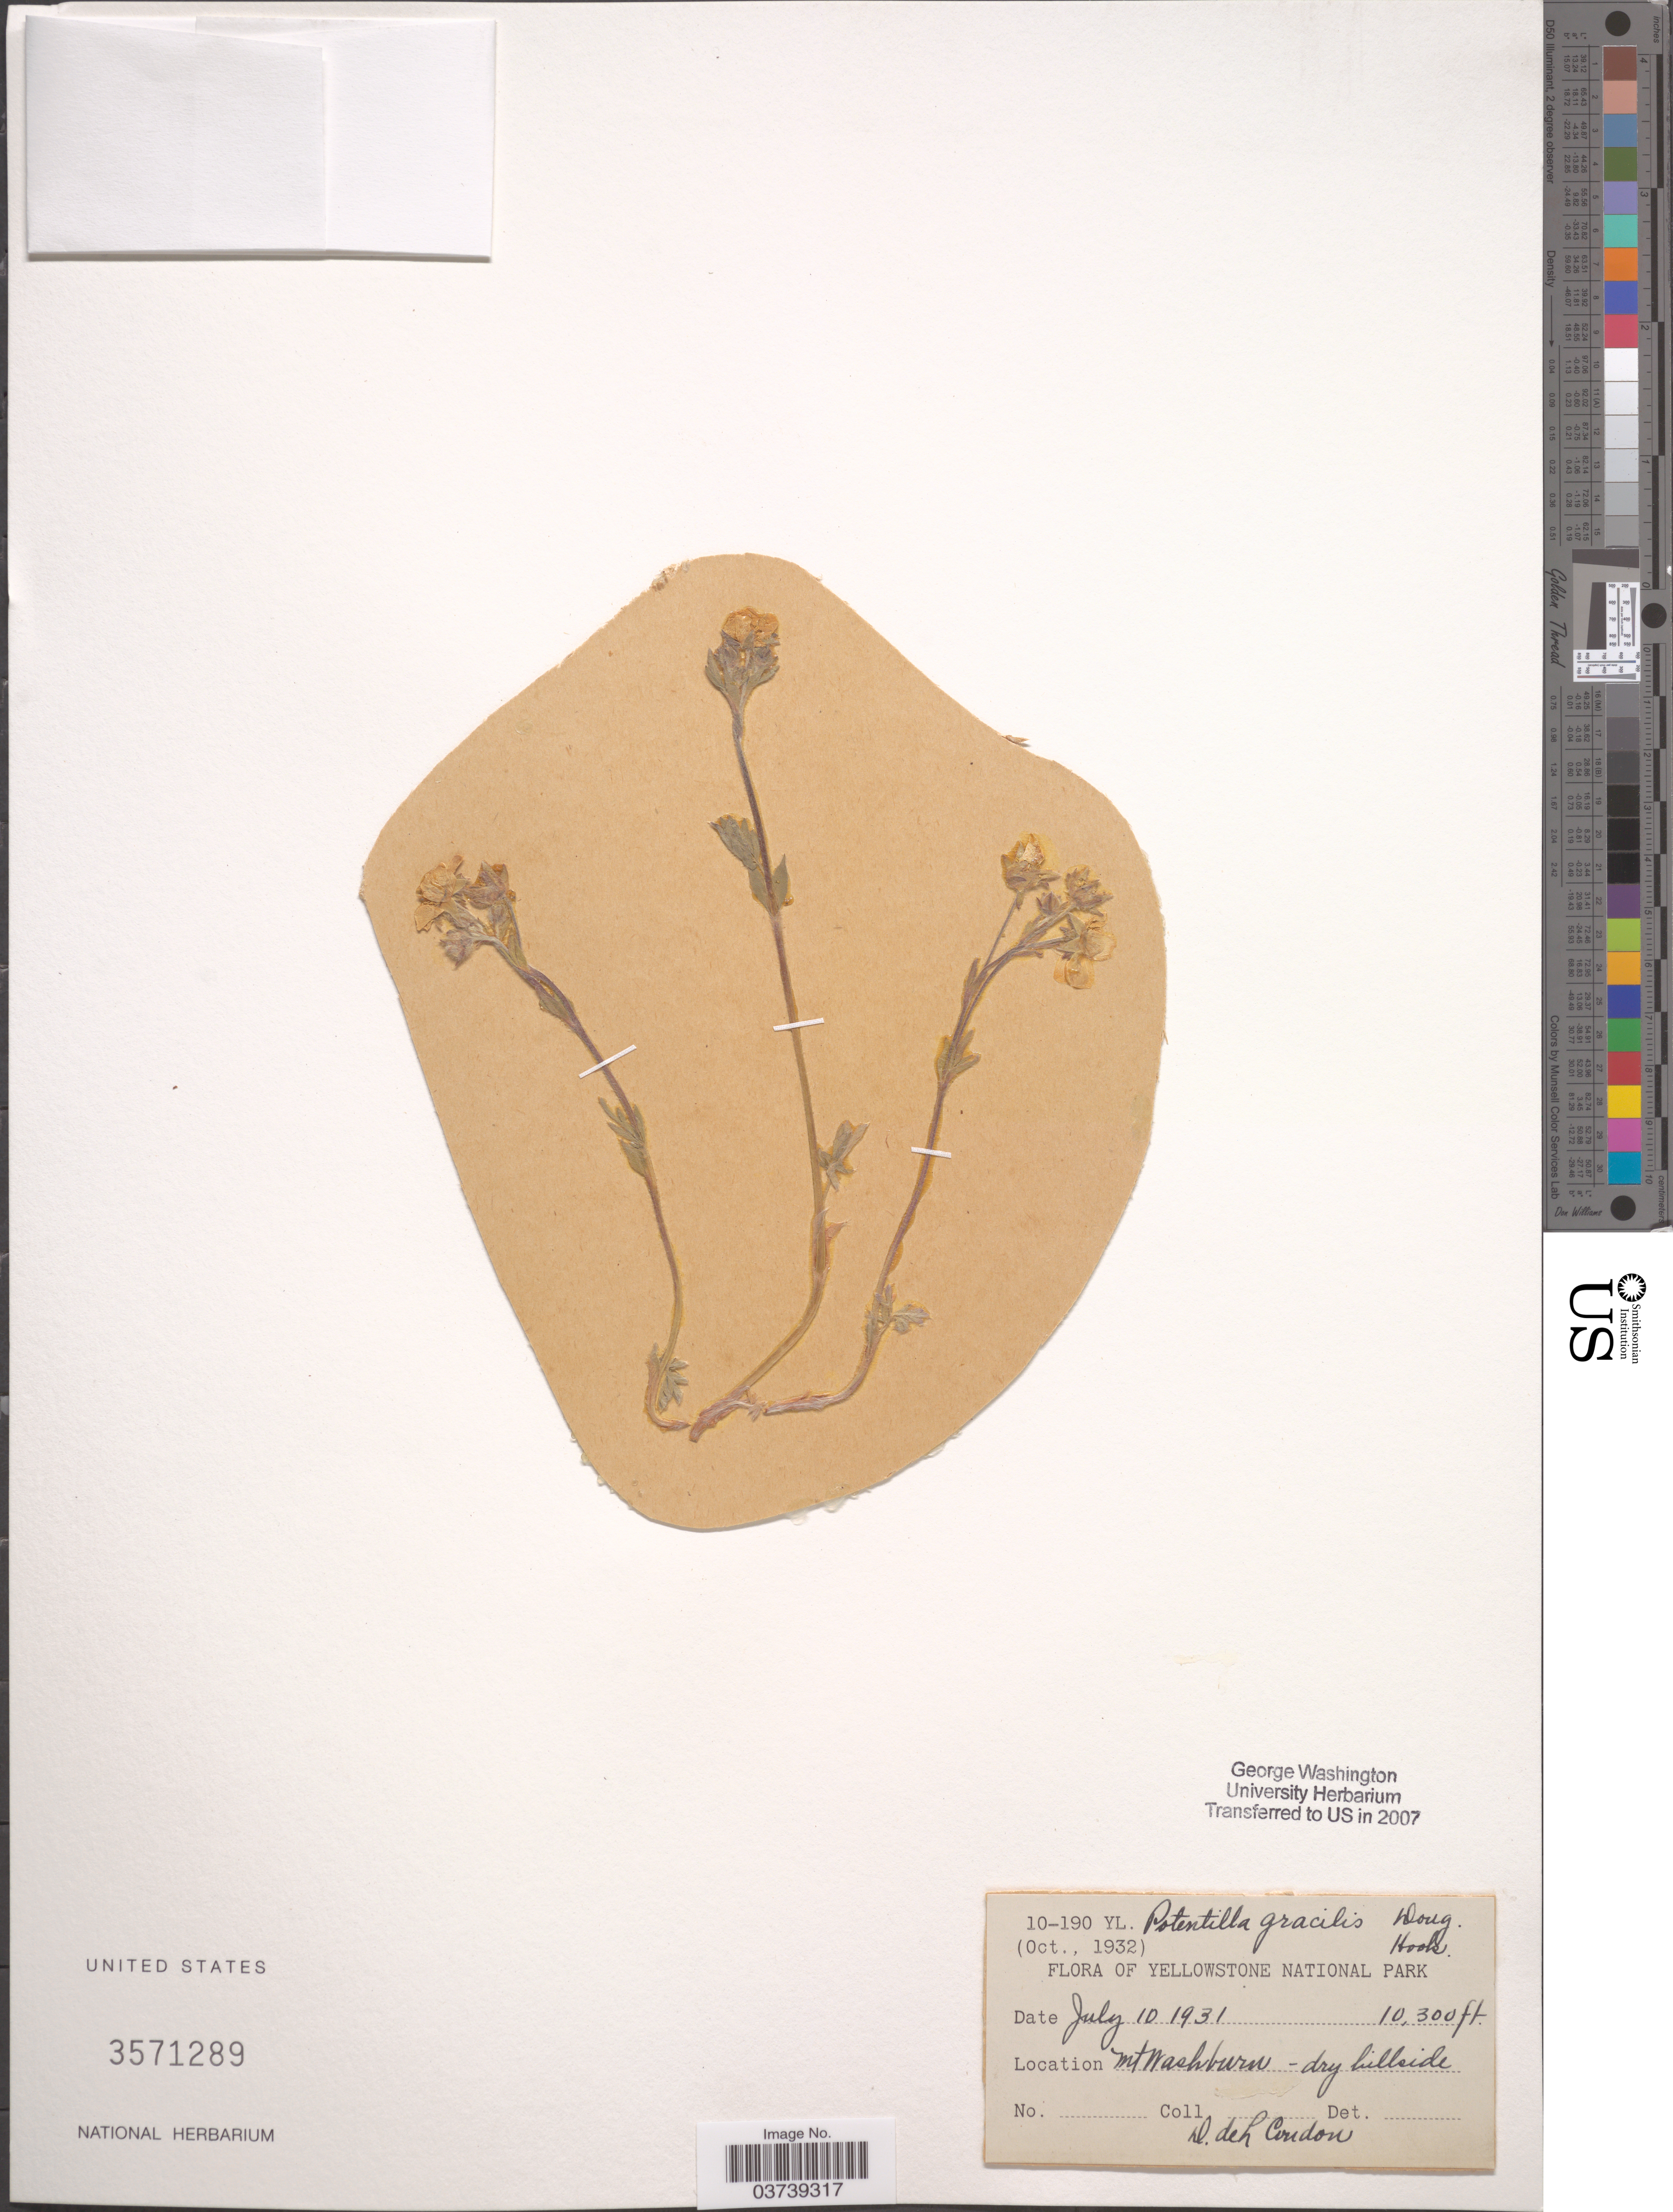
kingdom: Plantae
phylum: Tracheophyta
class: Magnoliopsida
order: Rosales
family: Rosaceae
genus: Potentilla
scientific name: Potentilla gracilis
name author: Douglas ex Hook.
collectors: D. Condon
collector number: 10-190YL?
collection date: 1931-07-10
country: United States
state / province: Wyoming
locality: Yellowstone National Park. Mt. Washburn.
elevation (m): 3139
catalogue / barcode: US 3571289